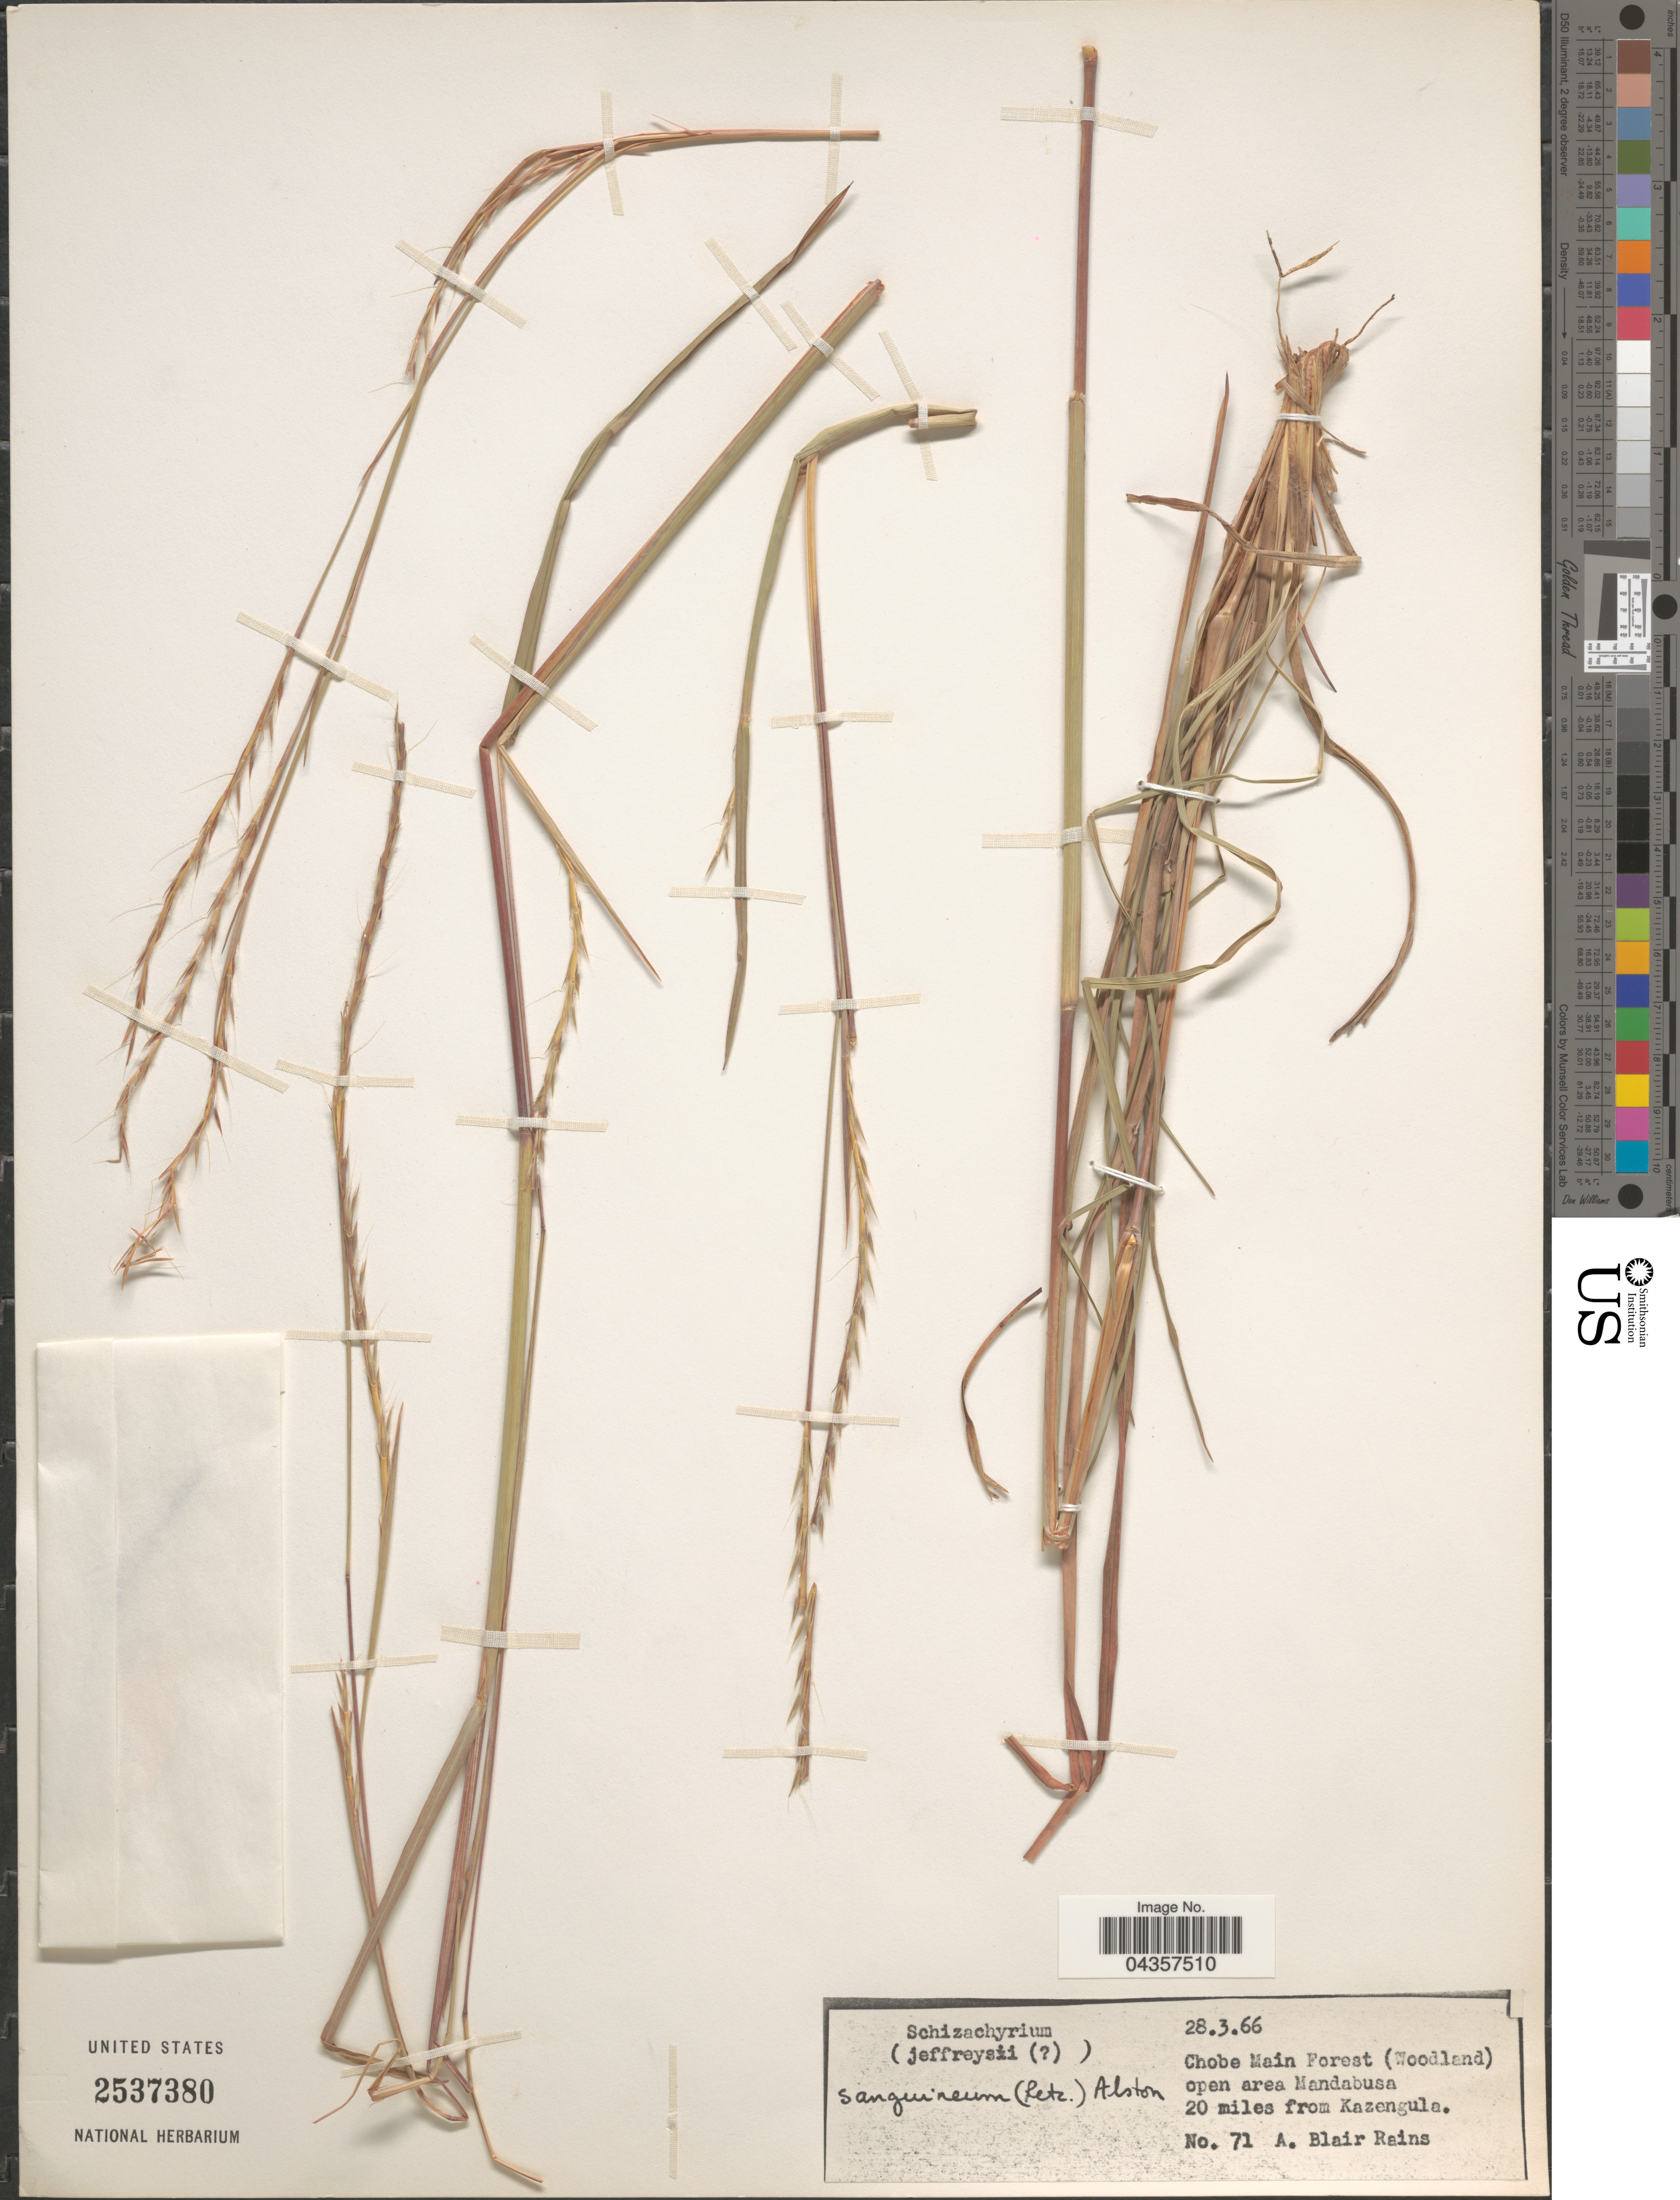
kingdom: Plantae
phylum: Tracheophyta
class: Liliopsida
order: Poales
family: Poaceae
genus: Schizachyrium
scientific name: Schizachyrium sanguineum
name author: (Retz.) Alston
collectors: A. Blair Rains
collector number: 71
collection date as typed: Transcribed d/m/y: 28/3/66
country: Botswana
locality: Chobe Main Forest (Woodland) open area Mandabusa. 20 miles from Kazengula.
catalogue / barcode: US 2537380